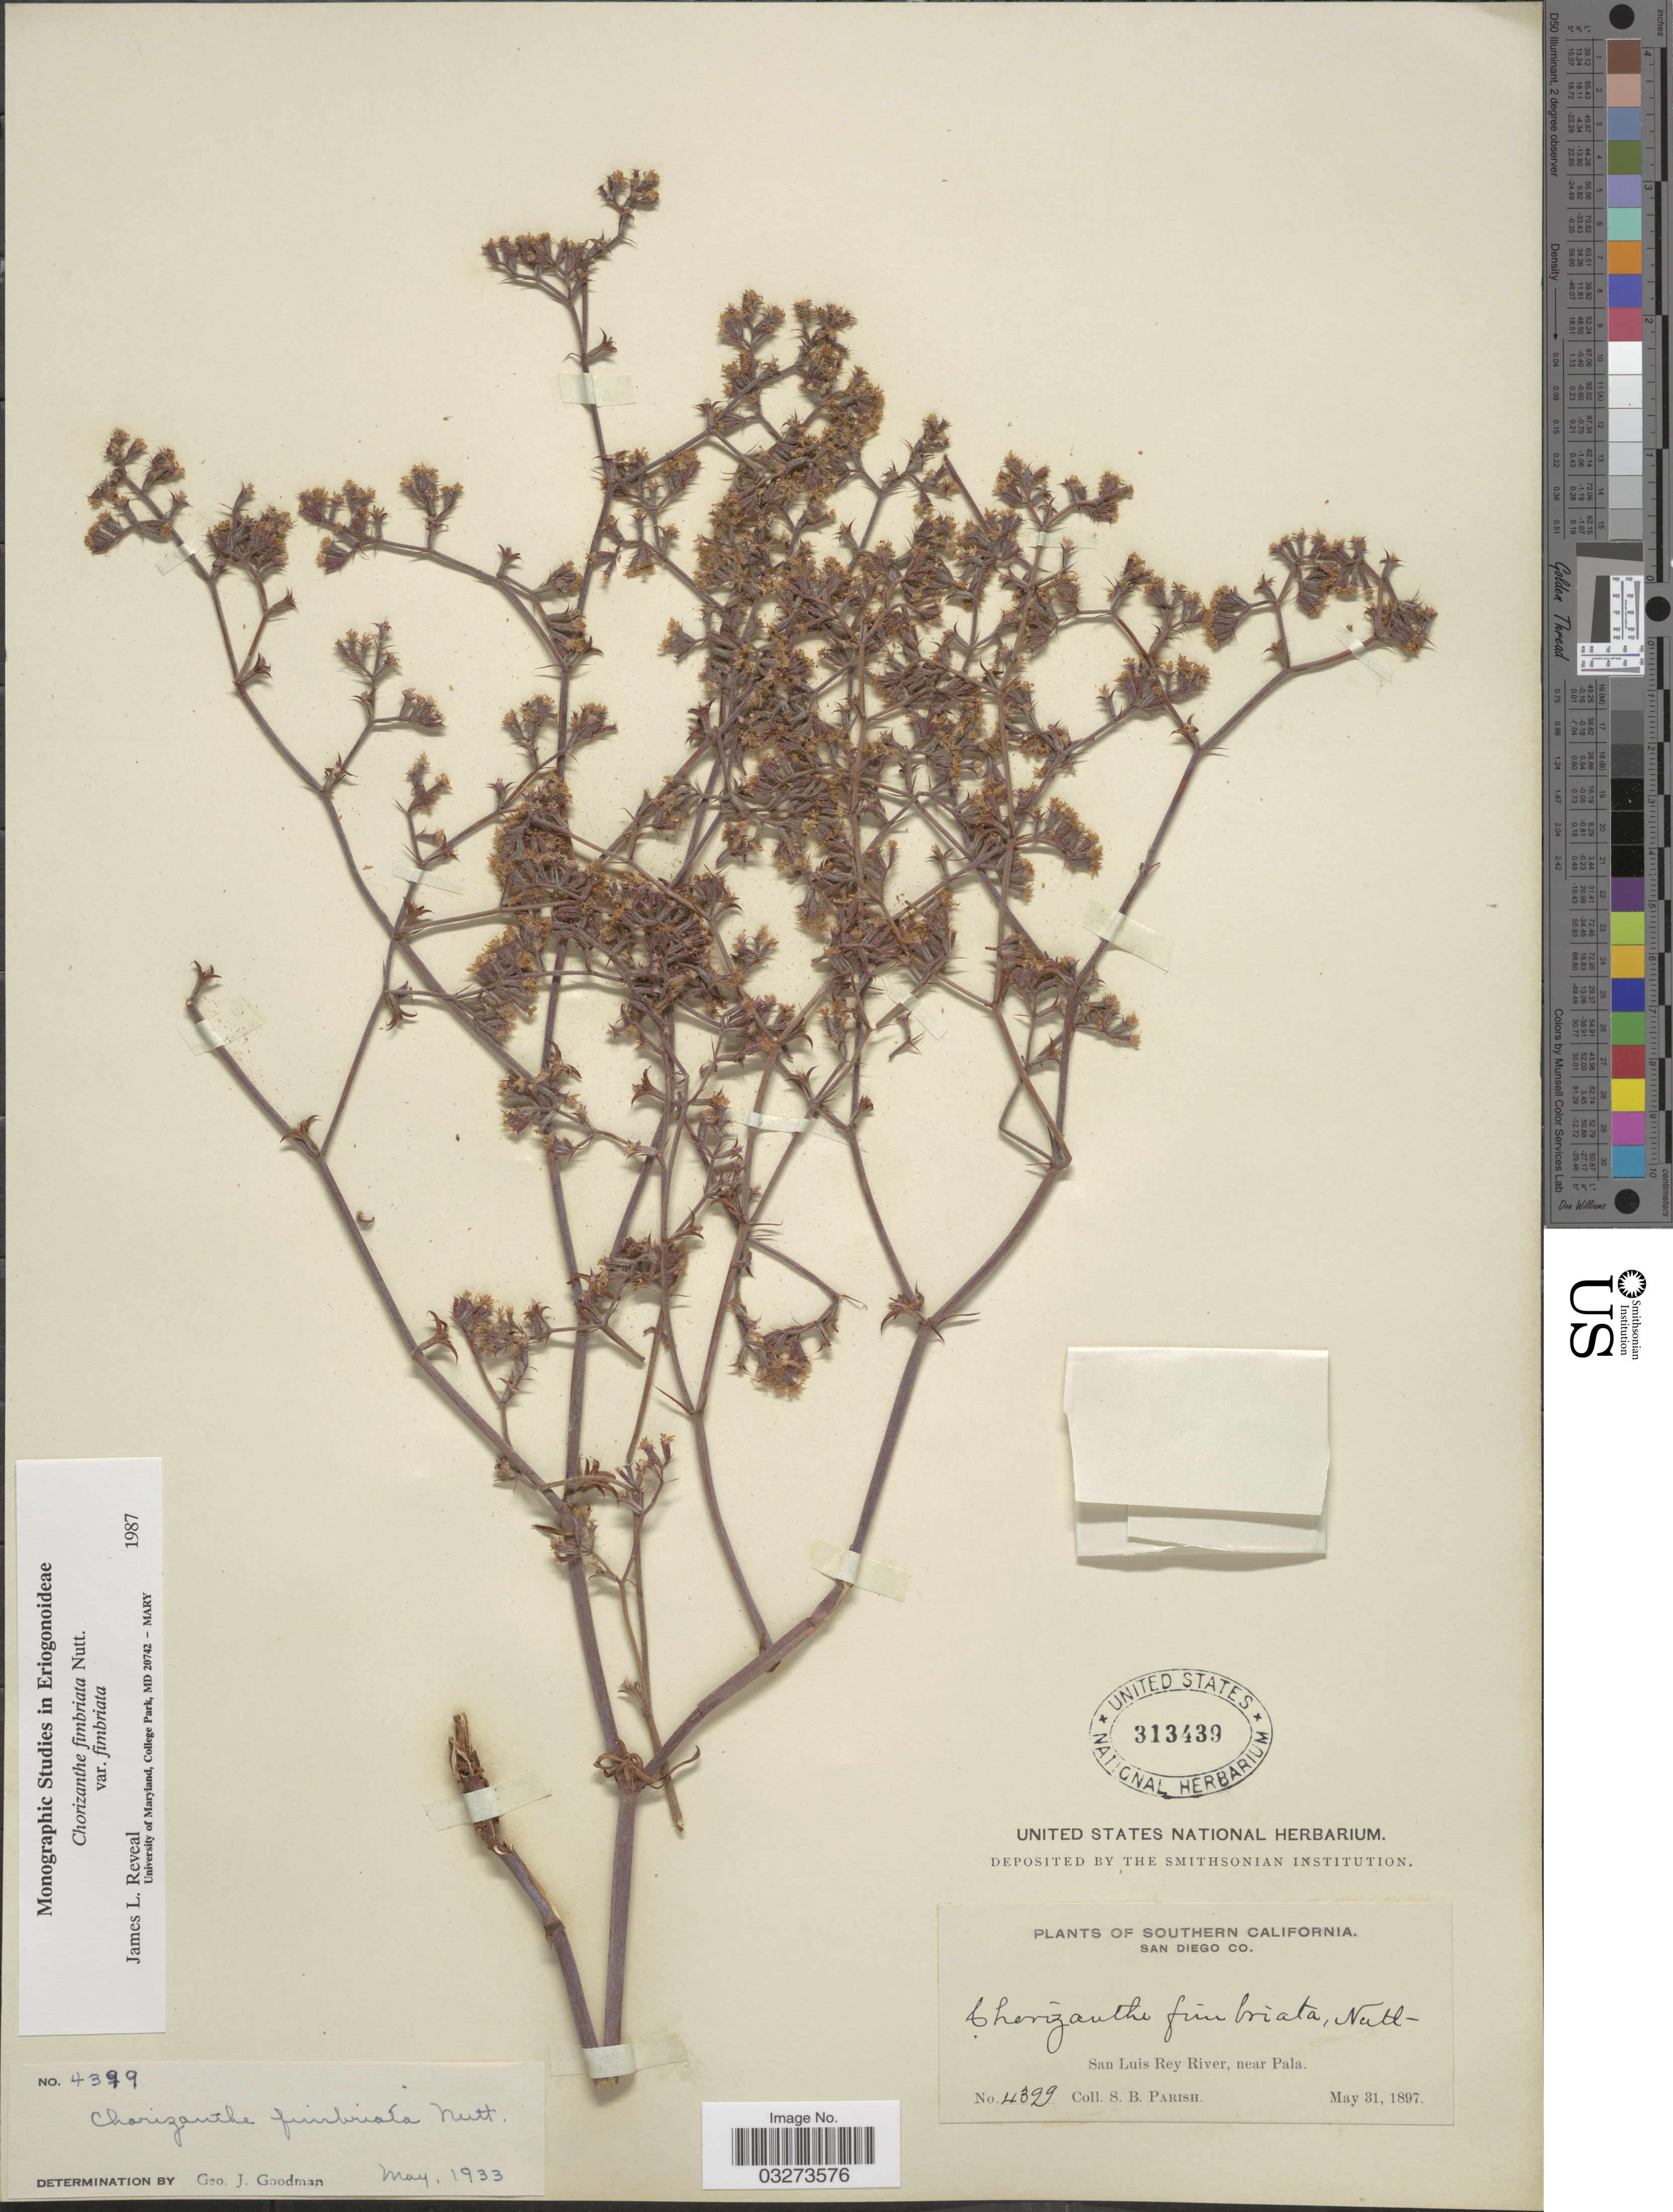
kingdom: Plantae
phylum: Tracheophyta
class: Magnoliopsida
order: Caryophyllales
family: Polygonaceae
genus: Chorizanthe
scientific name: Chorizanthe fimbriata var. fimbriata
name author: Nutt.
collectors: S. B. Parish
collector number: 4399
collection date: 1897-05-31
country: United States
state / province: California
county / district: San Diego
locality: Southern California. San Diego Co. San Luis Rey River, near Pala.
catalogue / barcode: US 313439